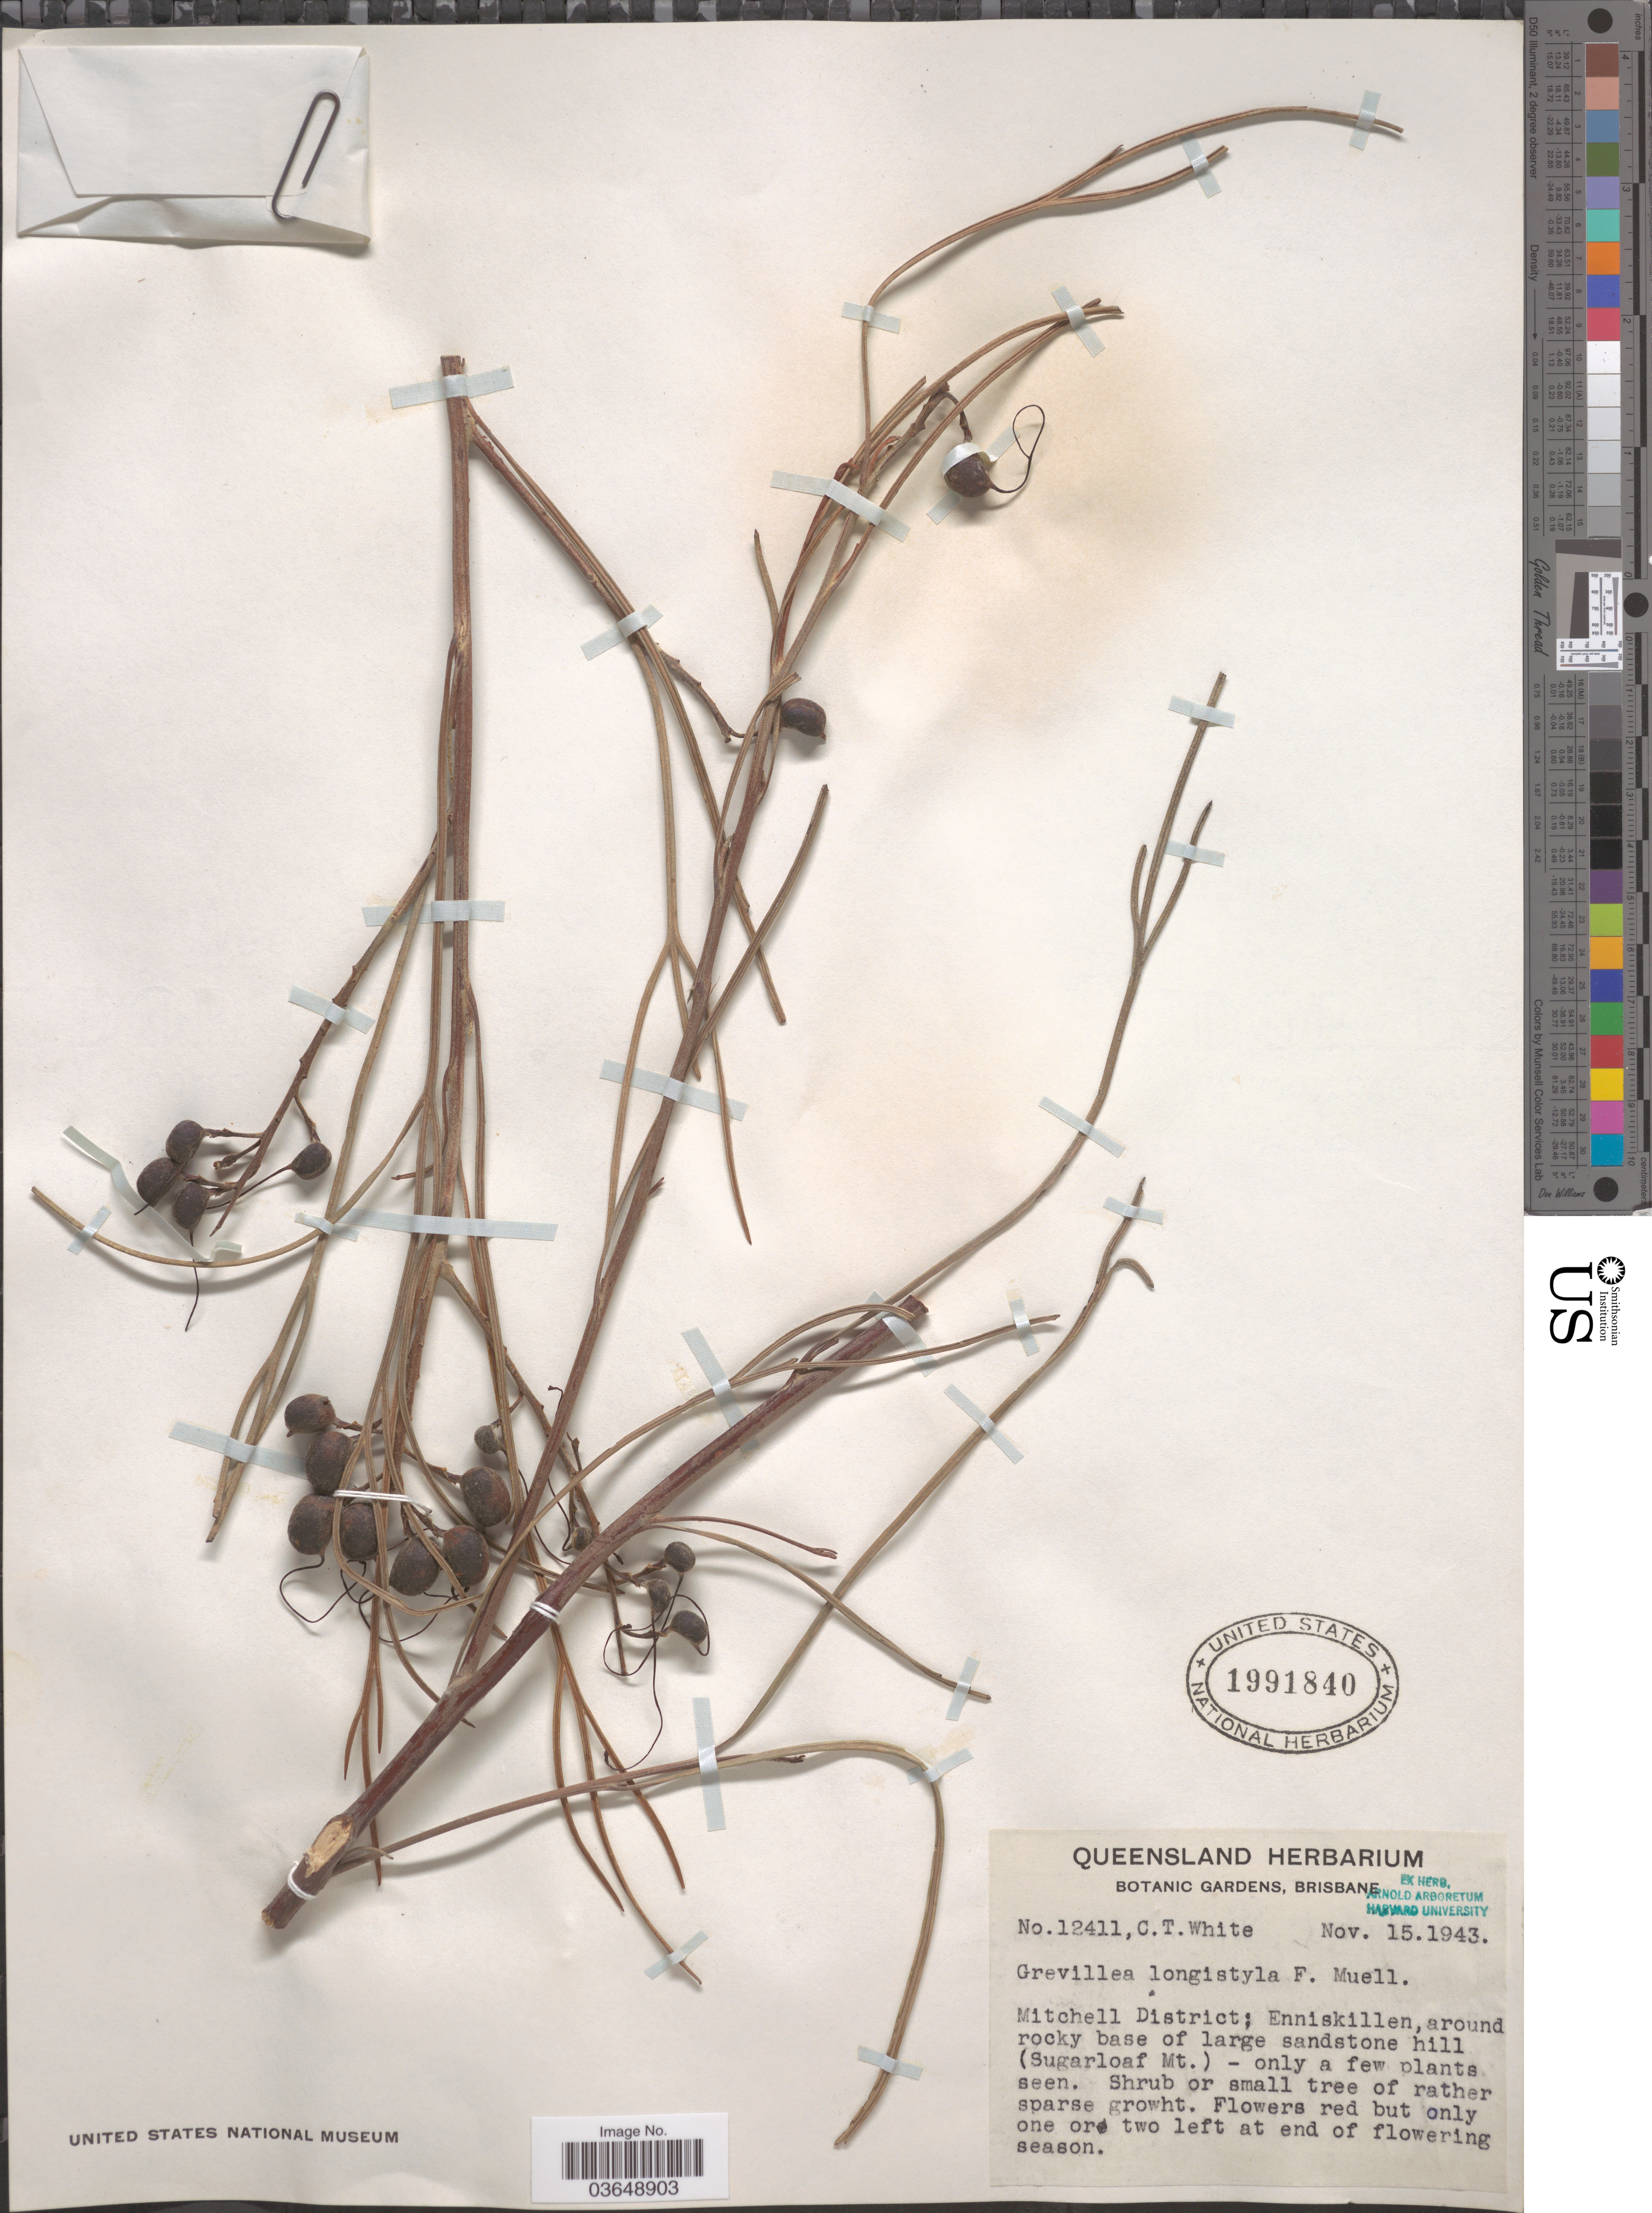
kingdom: Plantae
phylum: Tracheophyta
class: Magnoliopsida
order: Proteales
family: Proteaceae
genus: Grevillea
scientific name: Grevillea longistyla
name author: Hook.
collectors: C. T. White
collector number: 12411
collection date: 1943-11-15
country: Australia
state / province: Queensland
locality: Mitchell District; Enniskillen, around rocky base of large sandstone hill (Sugarloaf Mt.).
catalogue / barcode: US 1991840